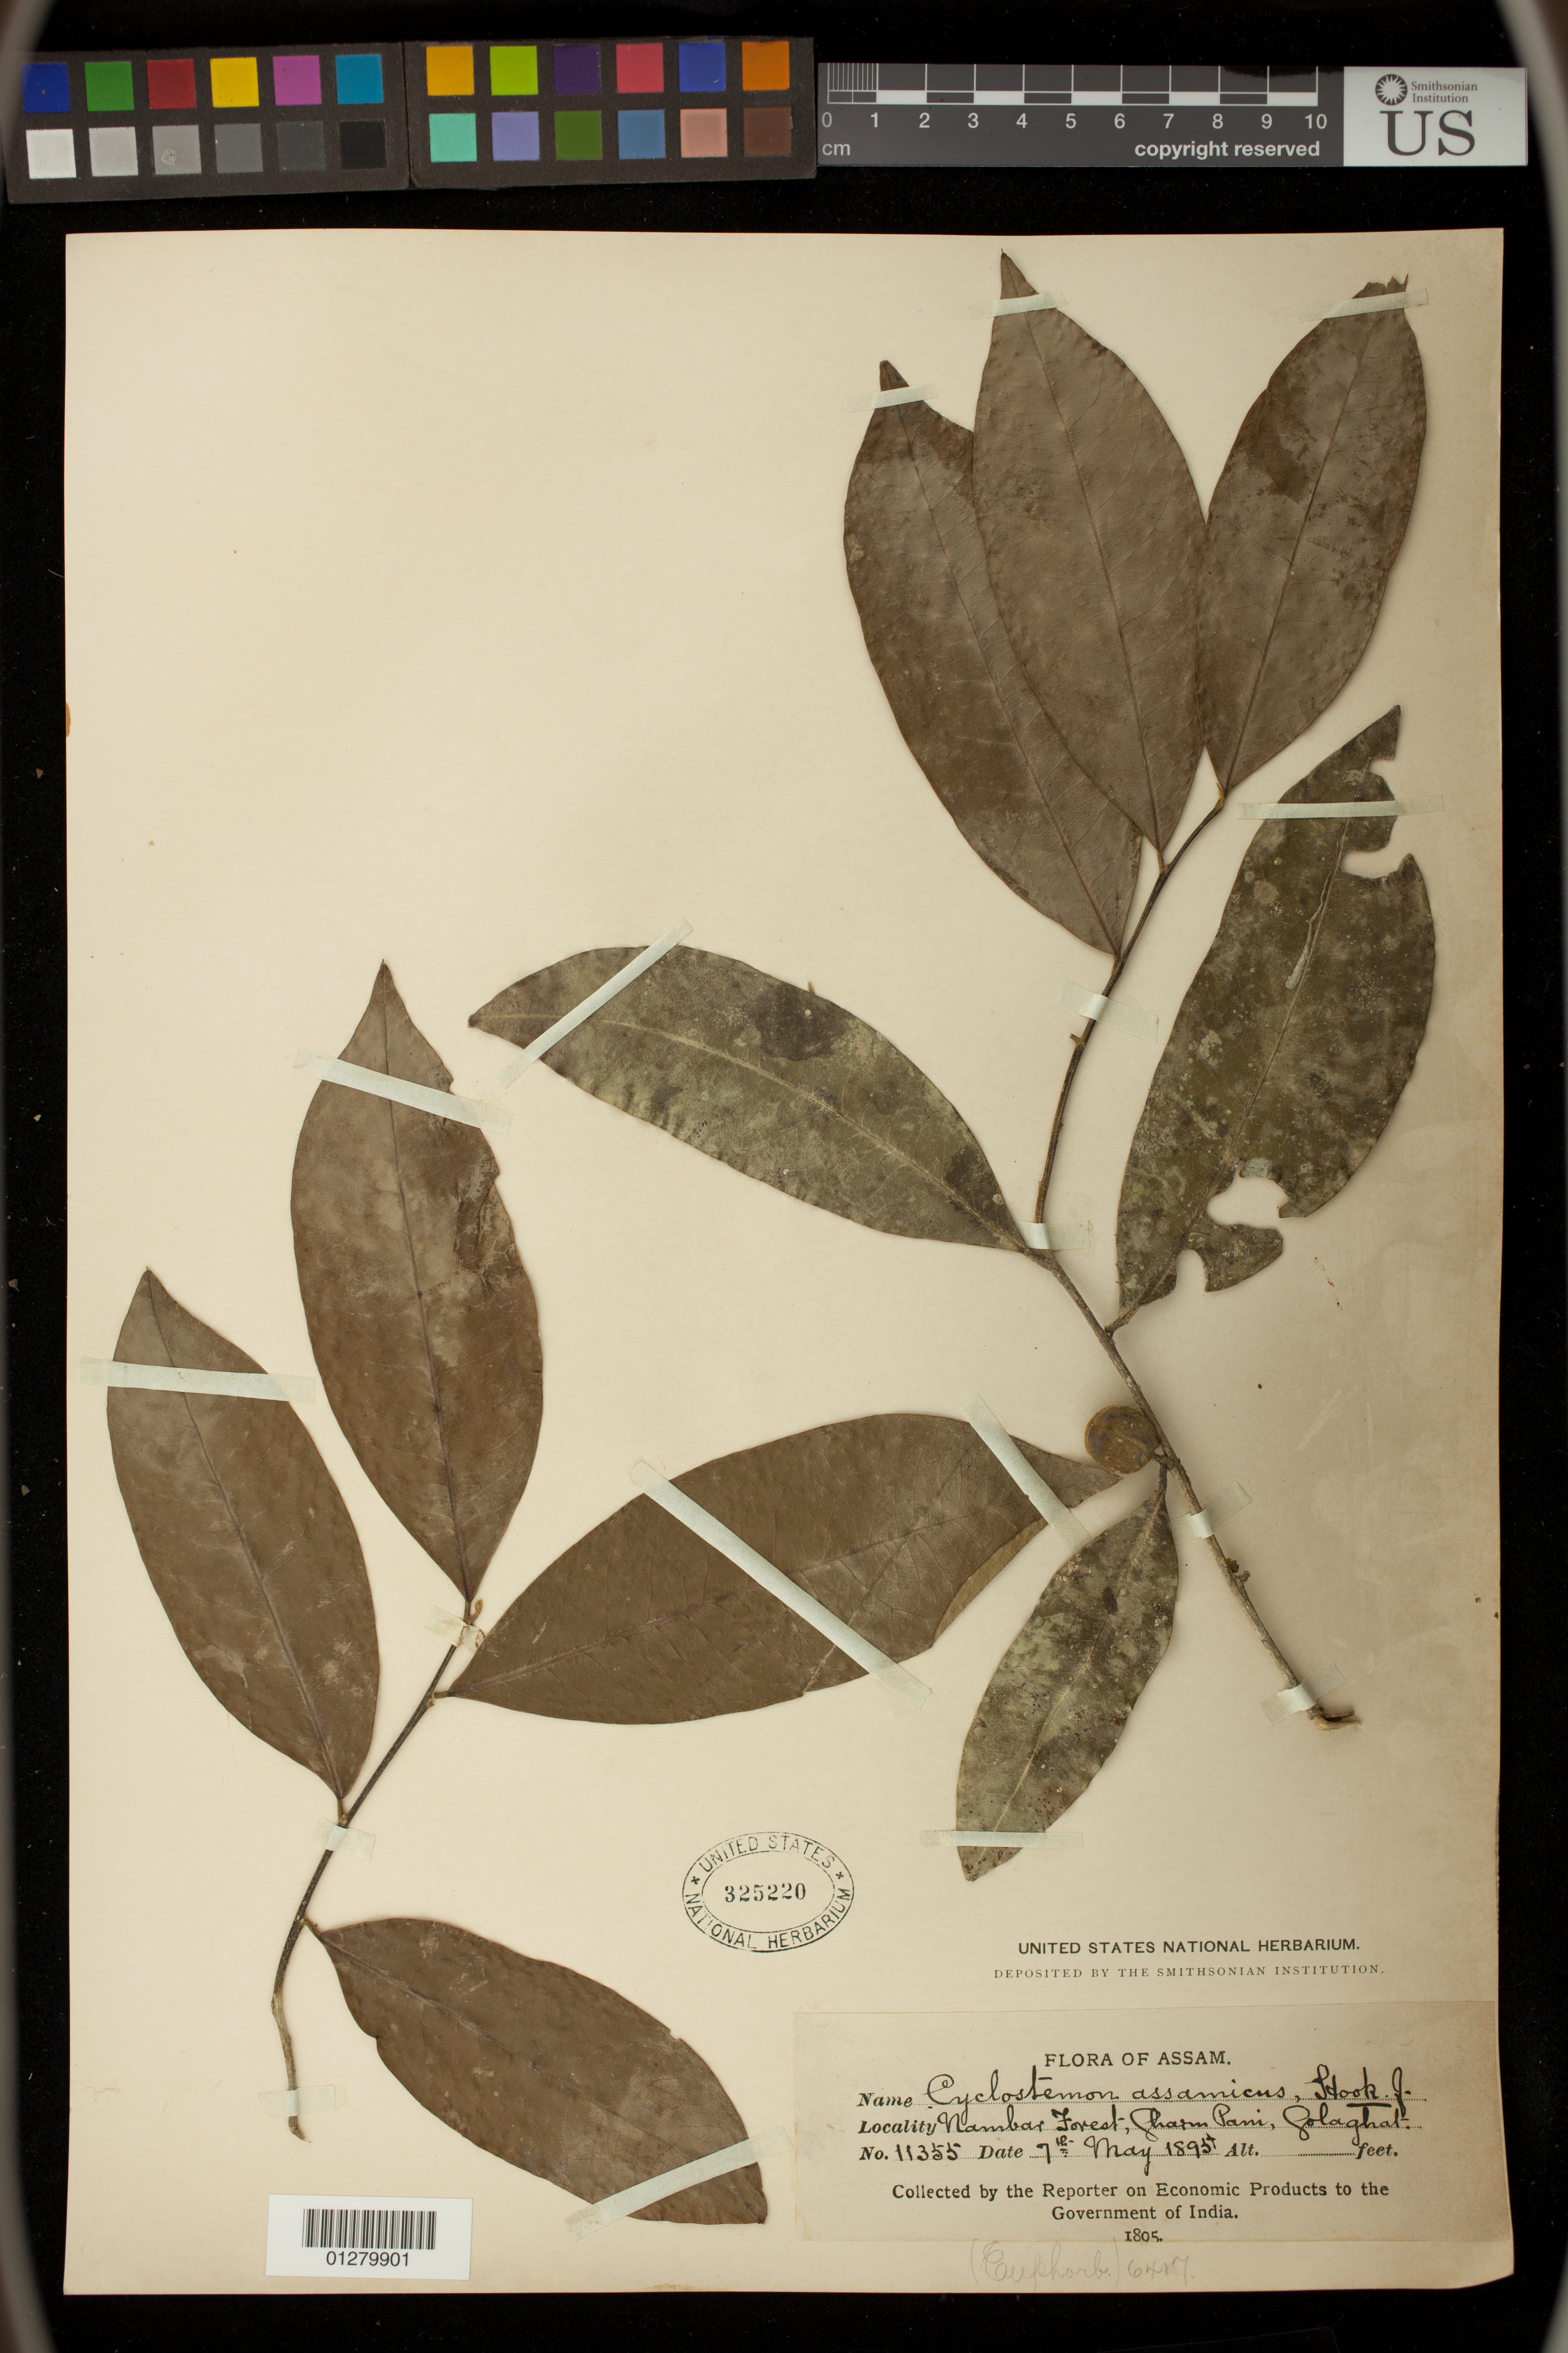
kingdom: Plantae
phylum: Tracheophyta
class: Magnoliopsida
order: Malpighiales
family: Putranjivaceae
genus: Drypetes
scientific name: Drypetes assamica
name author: (Hook. f.) Pax & K. Hoffm.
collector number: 11355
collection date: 1895-05-07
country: India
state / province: Assam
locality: Nambar Forest, Pharn Pani, Golaghat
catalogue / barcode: US 325220